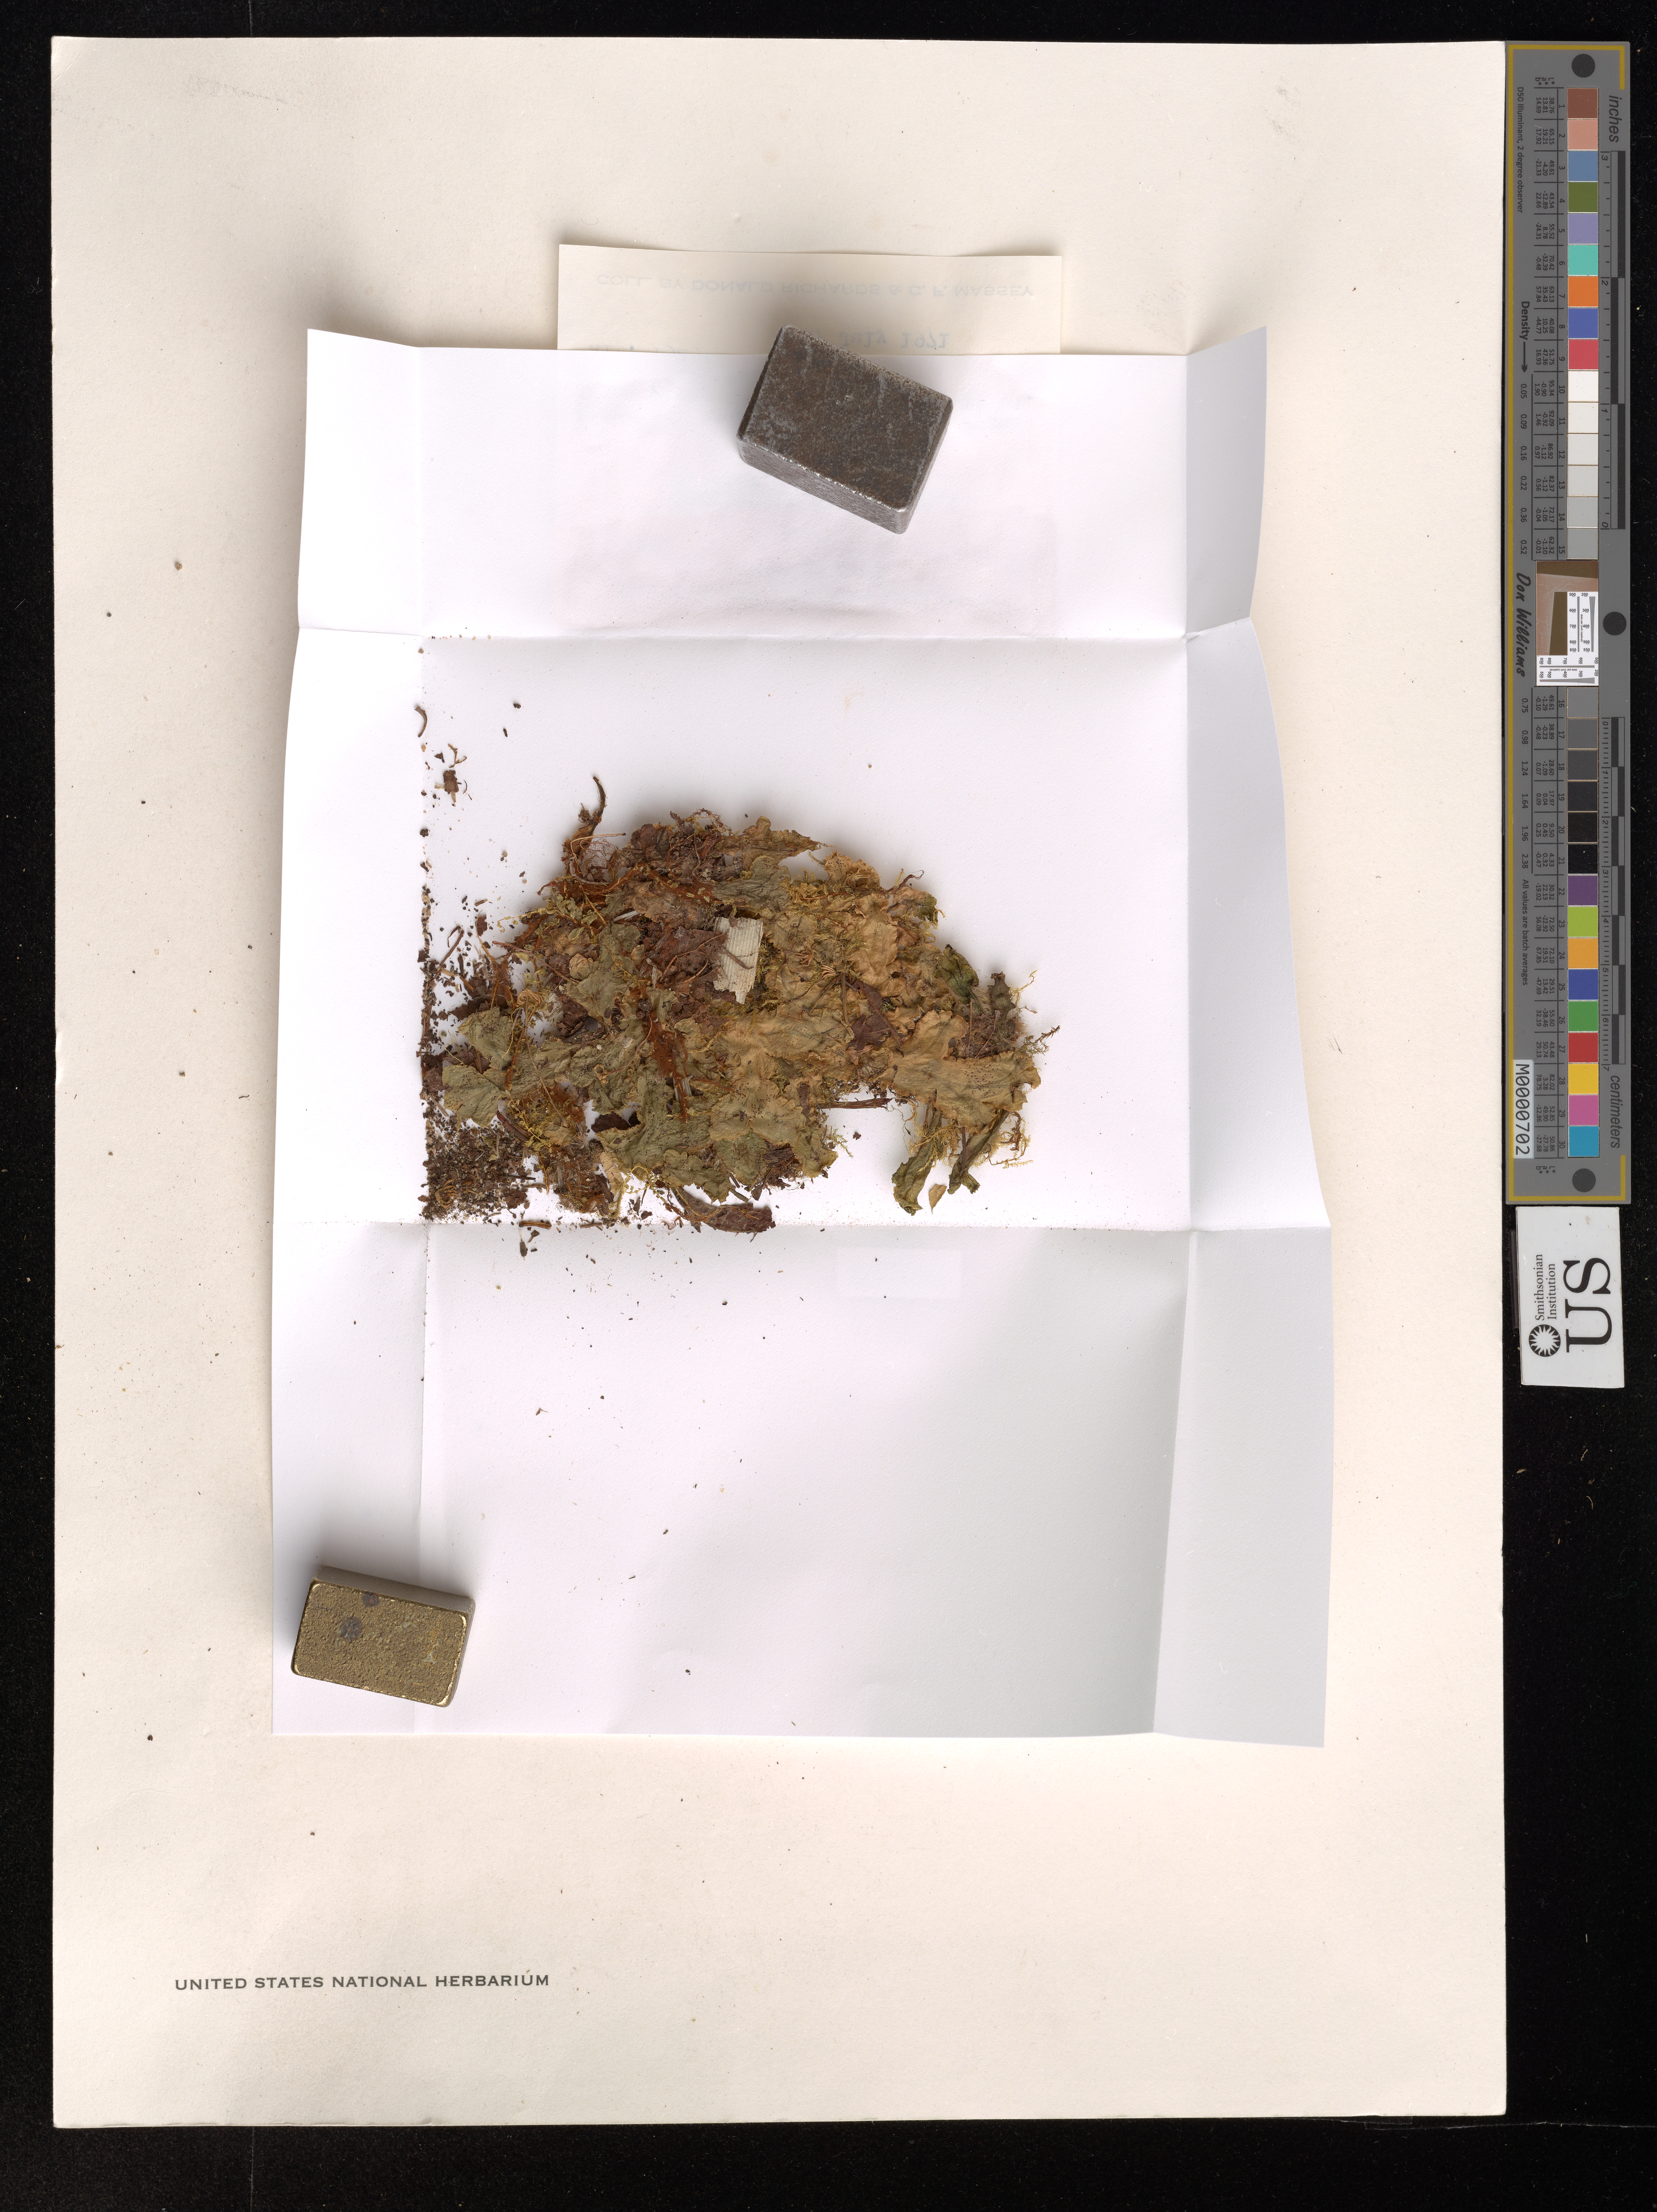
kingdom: Plantae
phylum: Marchantiophyta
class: Marchantiopsida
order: Marchantiales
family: Marchantiaceae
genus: Marchantia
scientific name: Marchantia polymorpha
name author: L.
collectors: D. Richards & C. Massey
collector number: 1762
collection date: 1971-07-17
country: United States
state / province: Minnesota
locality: Itasca County. Among wet sedges and mosses in Typha swamp along County Highway 19, 17 mi. NW of Grand Rapids.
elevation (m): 404